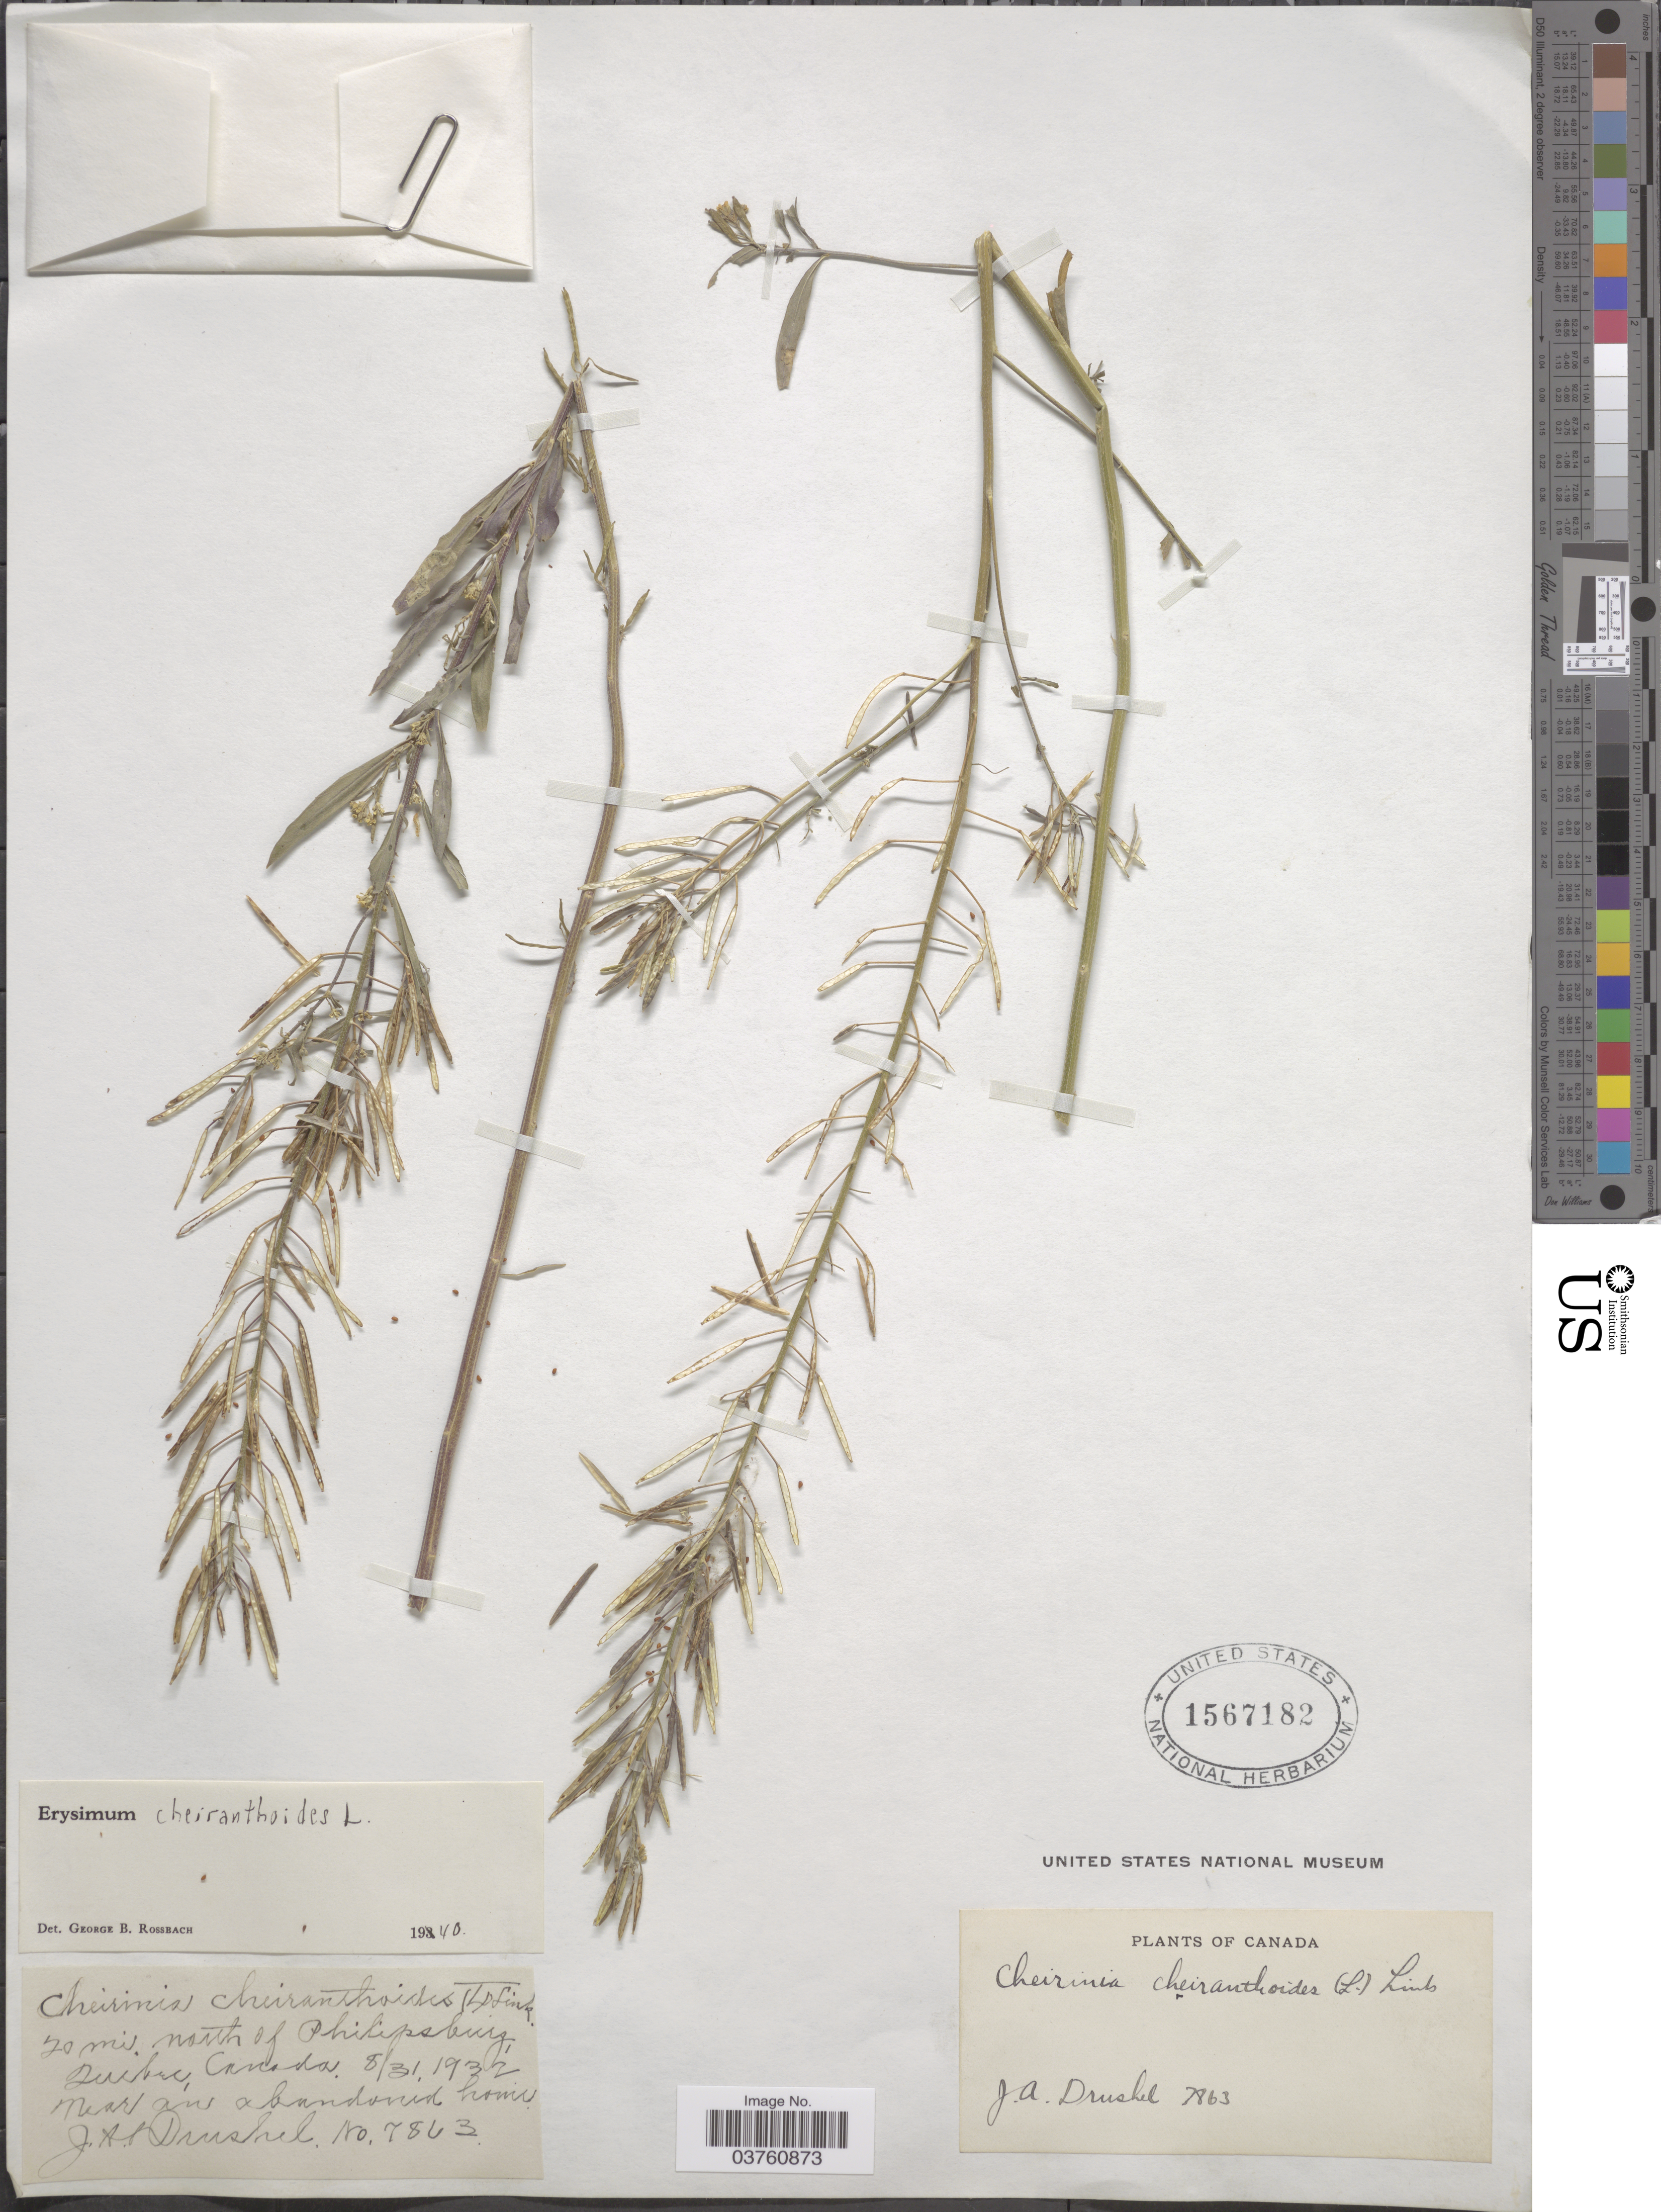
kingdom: Plantae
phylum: Tracheophyta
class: Magnoliopsida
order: Brassicales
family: Brassicaceae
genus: Erysimum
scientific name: Erysimum cheiranthoides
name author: L.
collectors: J. A. Drushel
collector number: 7863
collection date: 1932-08-31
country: Canada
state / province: Quebec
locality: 20 mi north of Philipsburg. Near an abandoned home.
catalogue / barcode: US 1567182